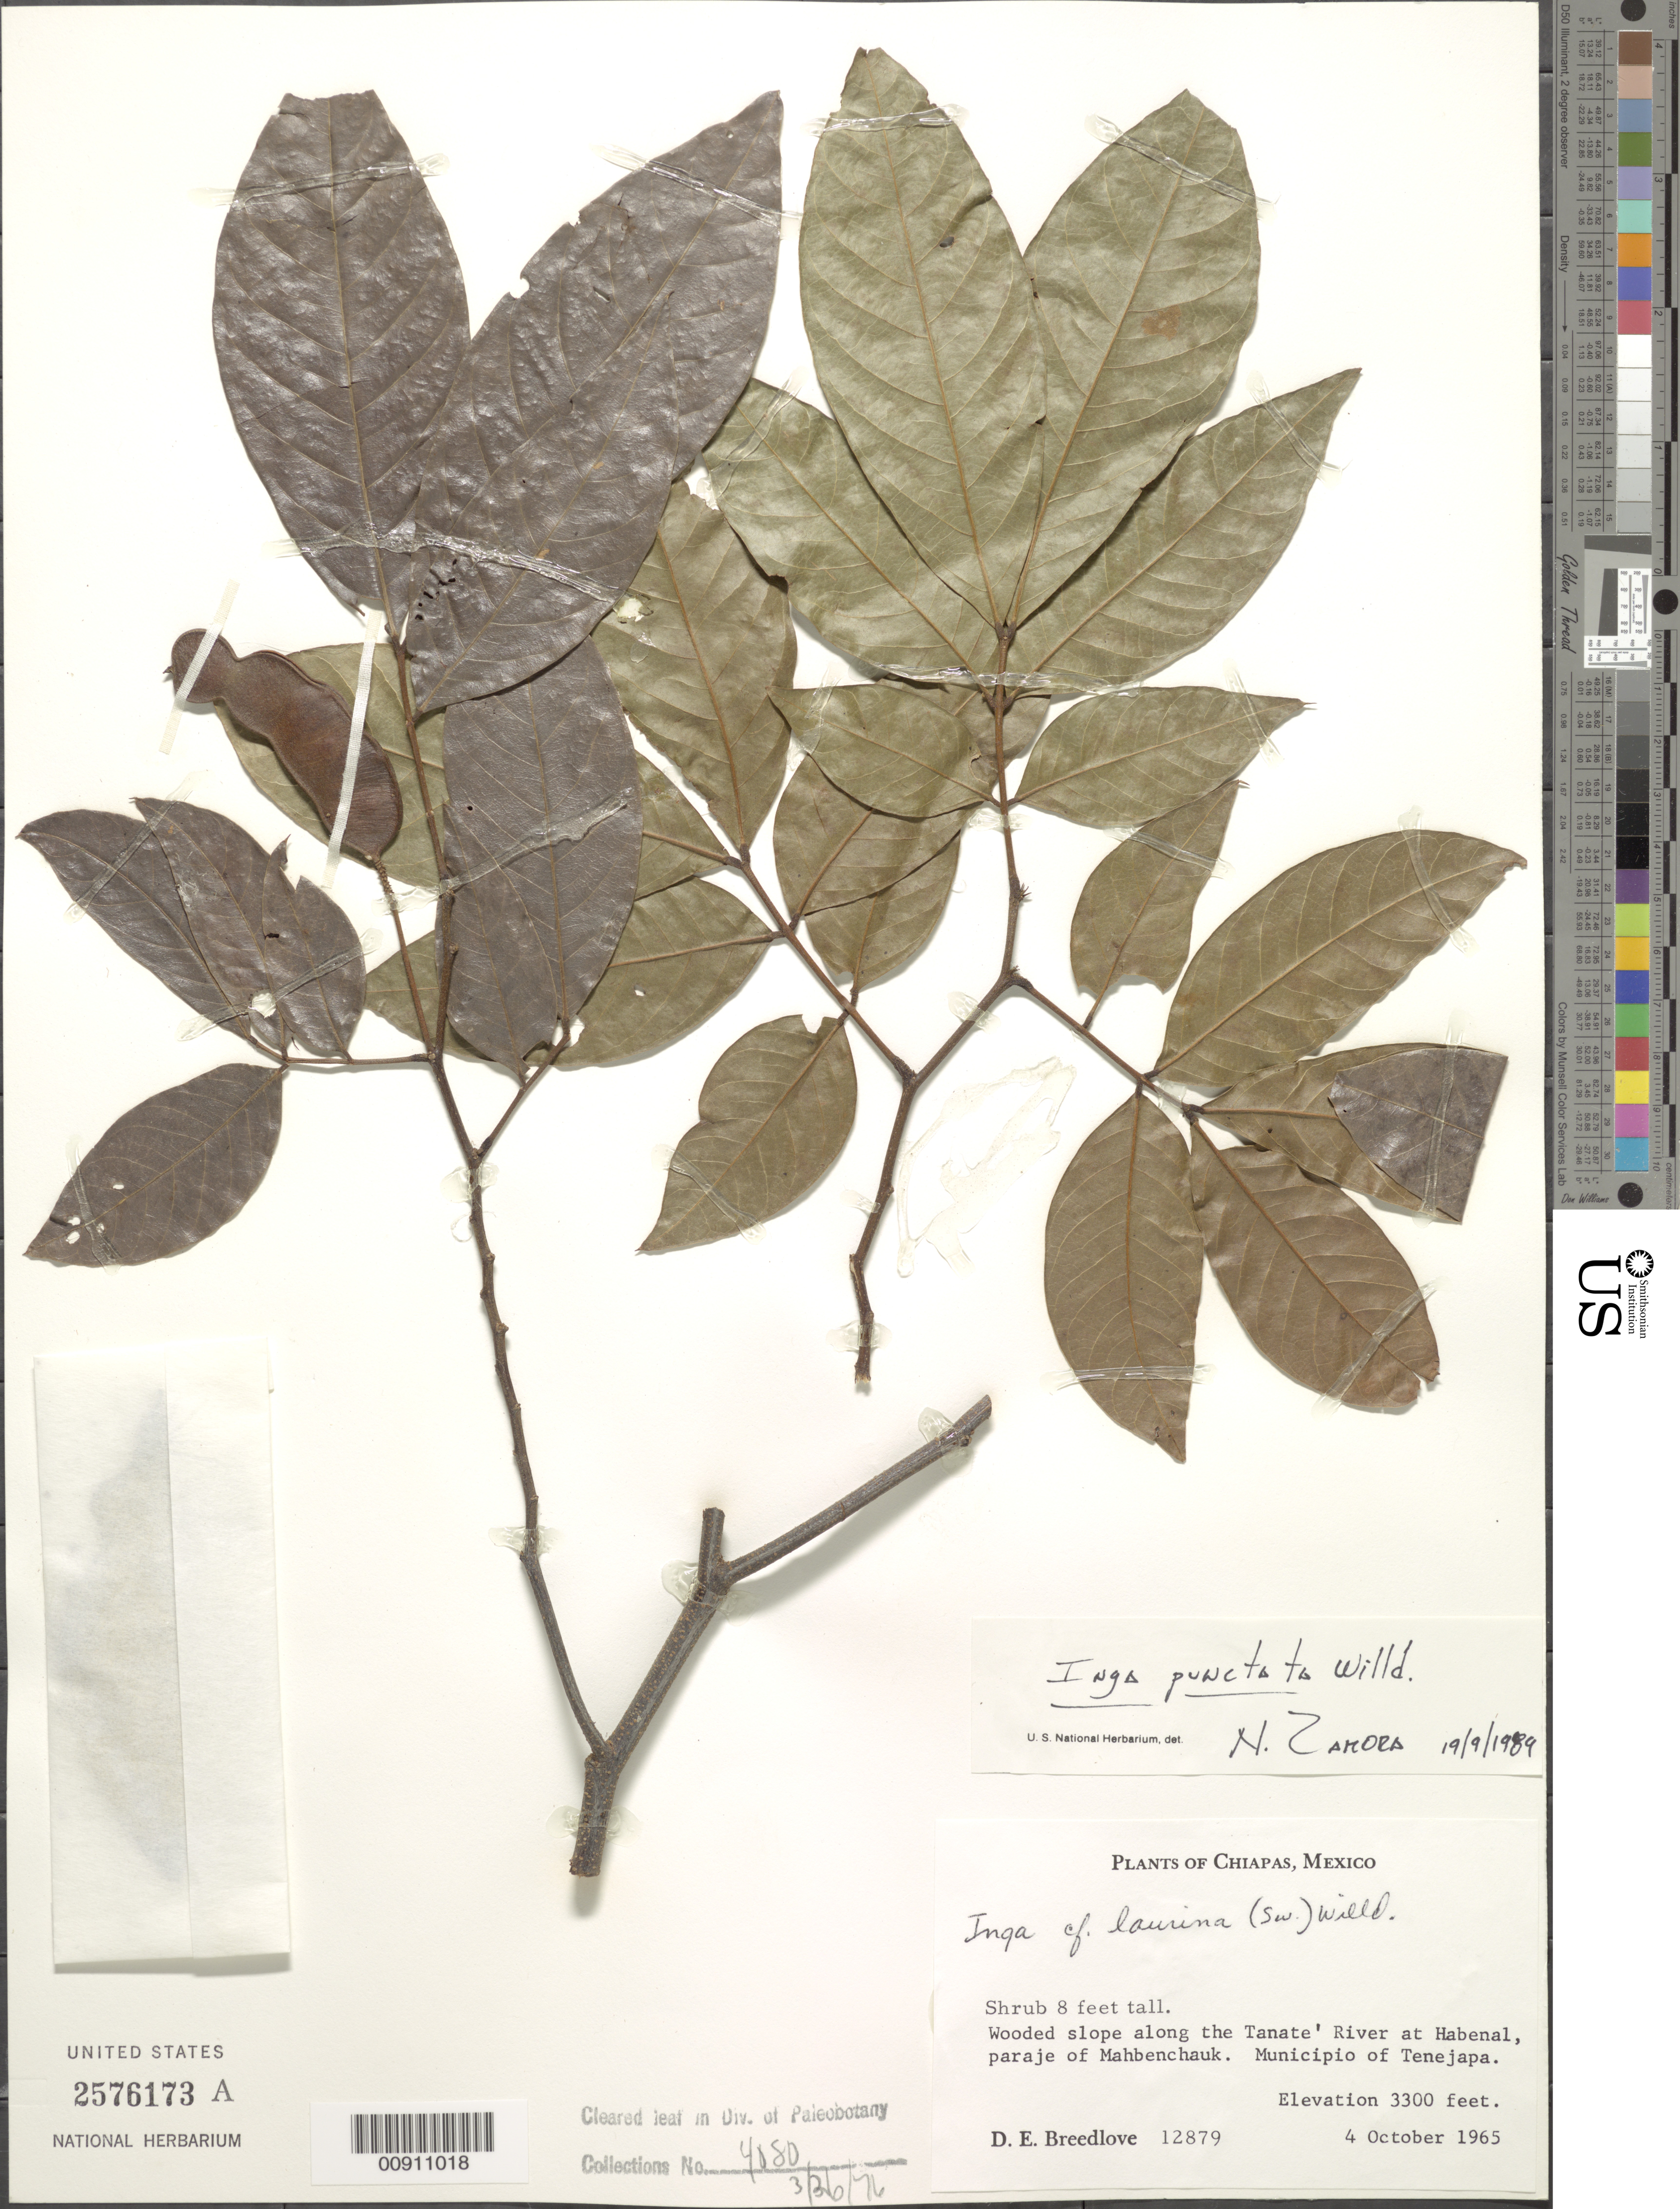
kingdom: Plantae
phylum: Tracheophyta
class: Magnoliopsida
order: Fabales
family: Fabaceae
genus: Inga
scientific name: Inga punctata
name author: Willd.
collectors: D. E. Breedlove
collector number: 12879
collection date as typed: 04 Oct 1965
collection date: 1965-10-04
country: Mexico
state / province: Chiapas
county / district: Tenejapa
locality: Along Tanate' River at Habenal, paraje of Mahbenchauk. Municipio of Tenejapa, Chiapas.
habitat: Wooded slope along River.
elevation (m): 1006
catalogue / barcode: US 2576173A